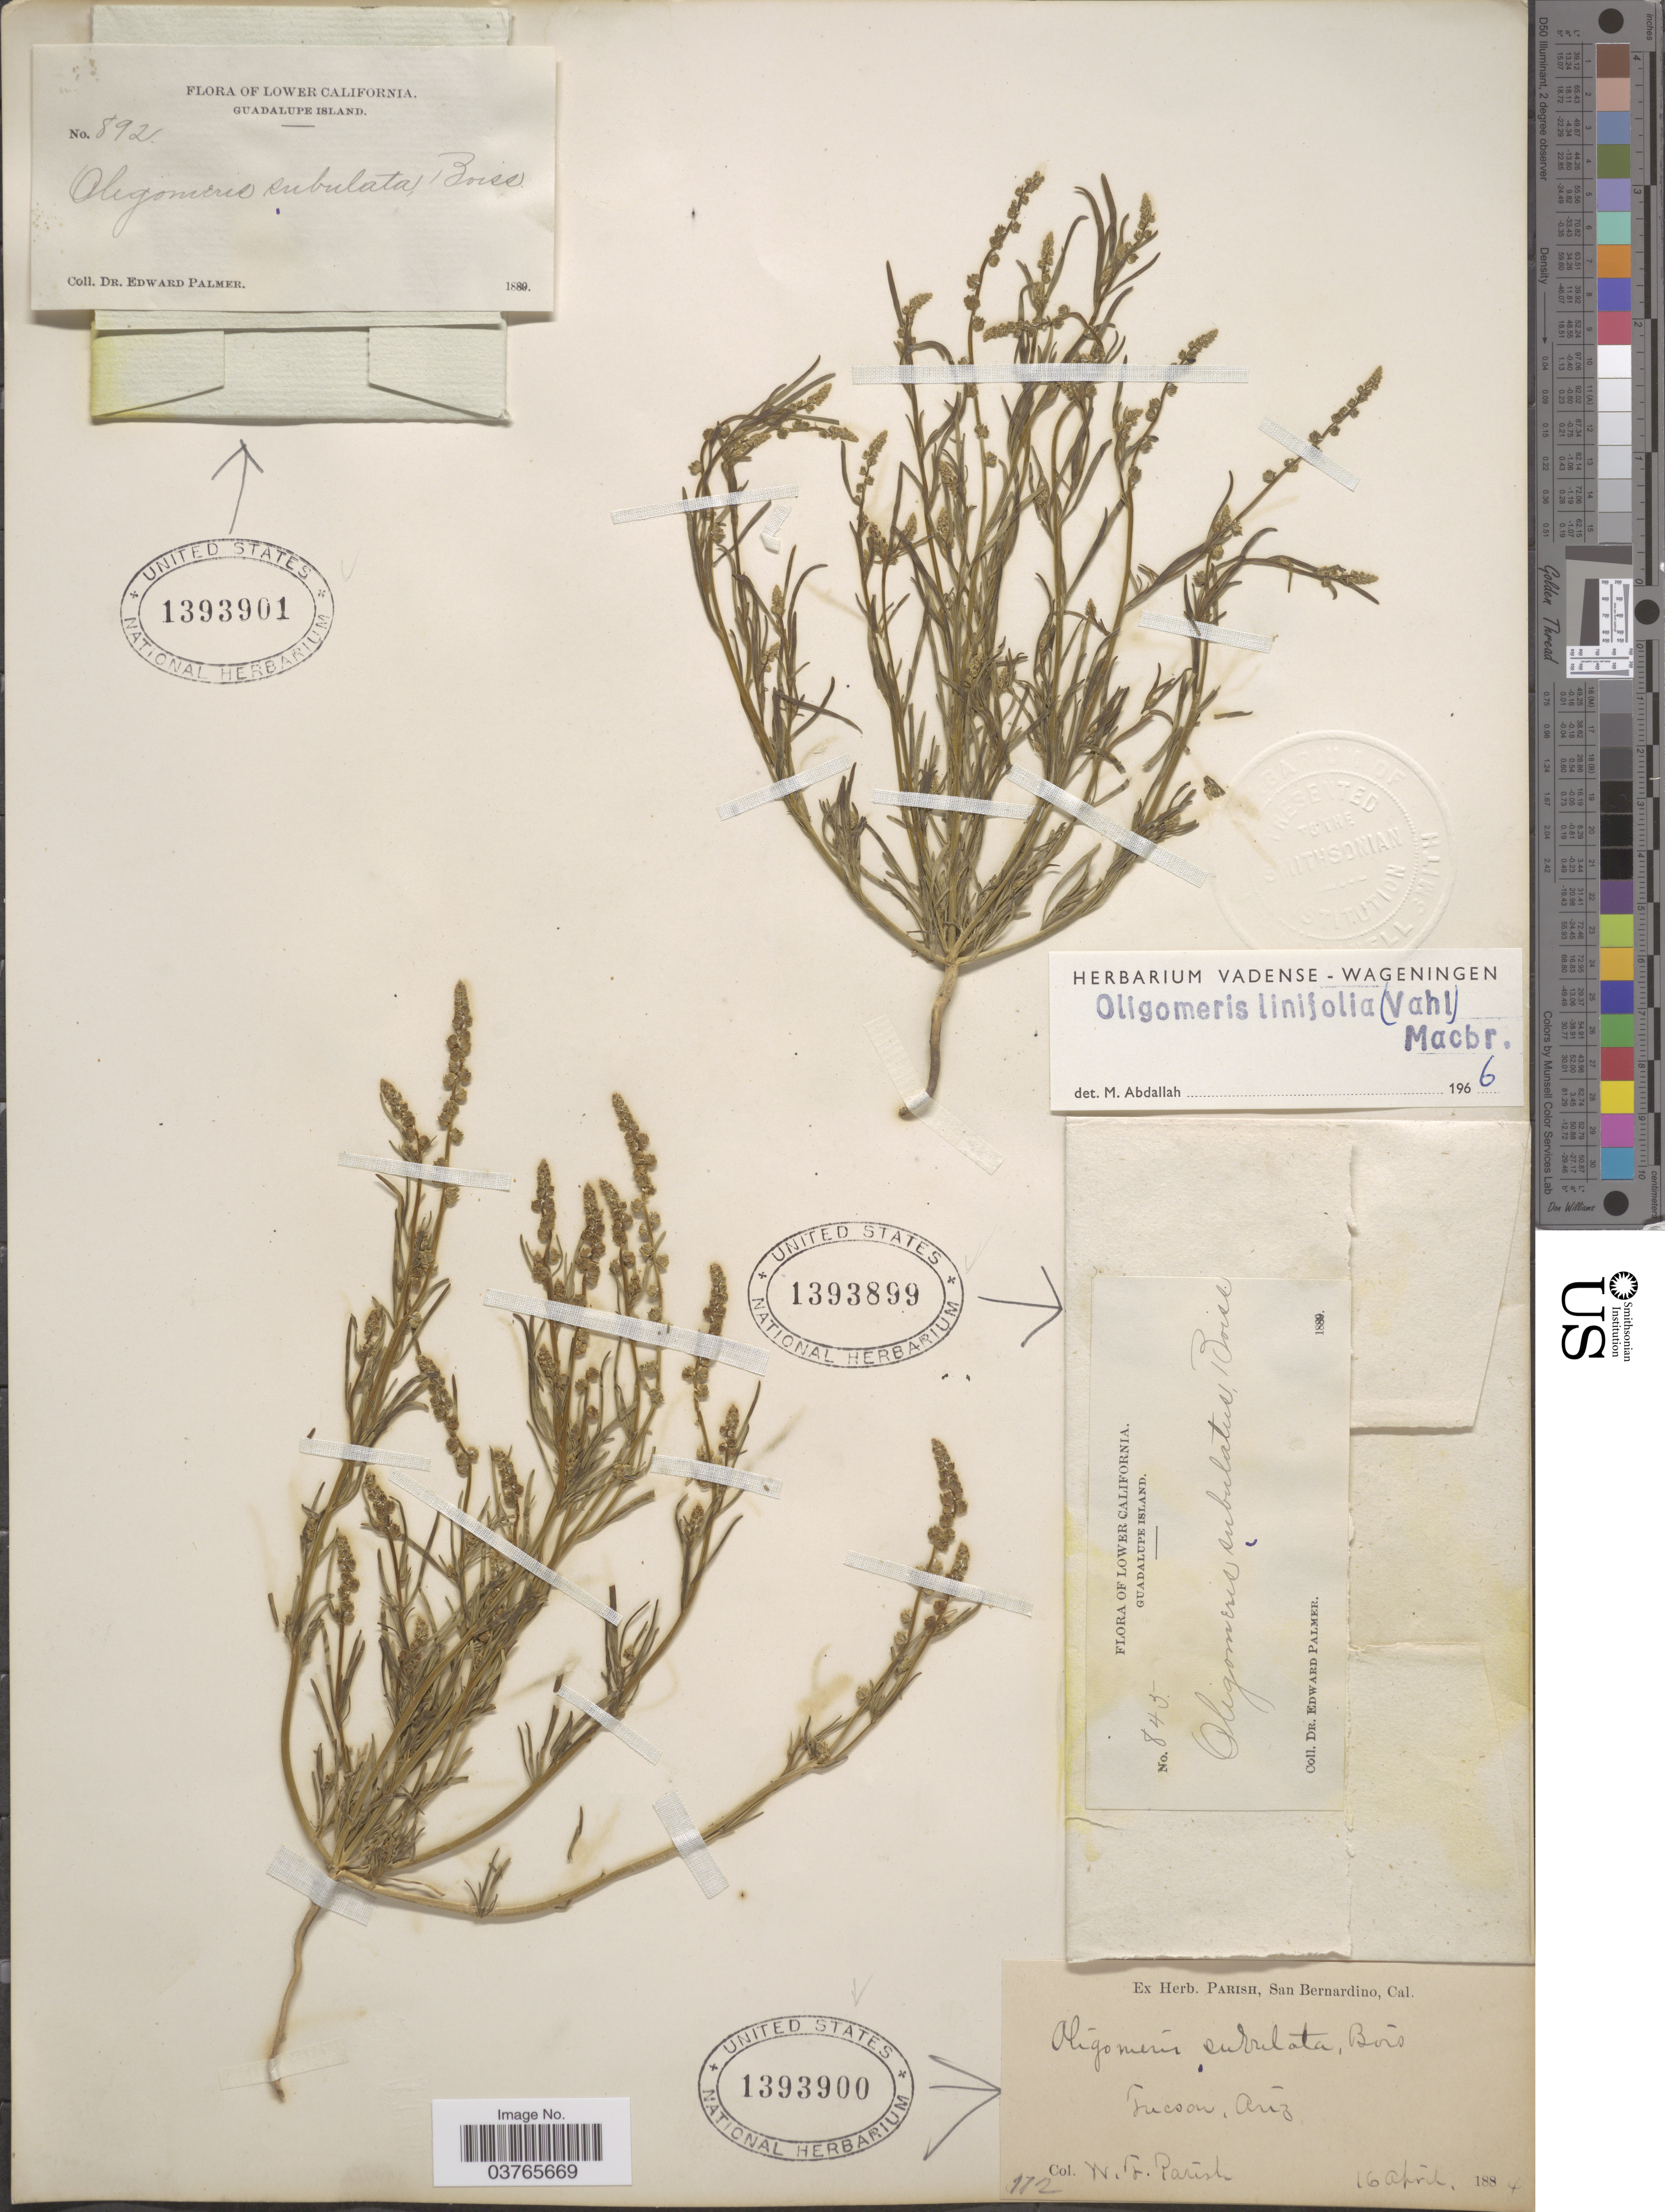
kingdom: Plantae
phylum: Tracheophyta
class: Magnoliopsida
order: Brassicales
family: Resedaceae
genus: Oligomeris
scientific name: Oligomeris linifolia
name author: (Vahl) J.F. Macbr.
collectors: E. Palmer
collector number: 892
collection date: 1889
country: Mexico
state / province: Baja California Norte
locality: Lower California. Guadalupe Island.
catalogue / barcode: US 1393901